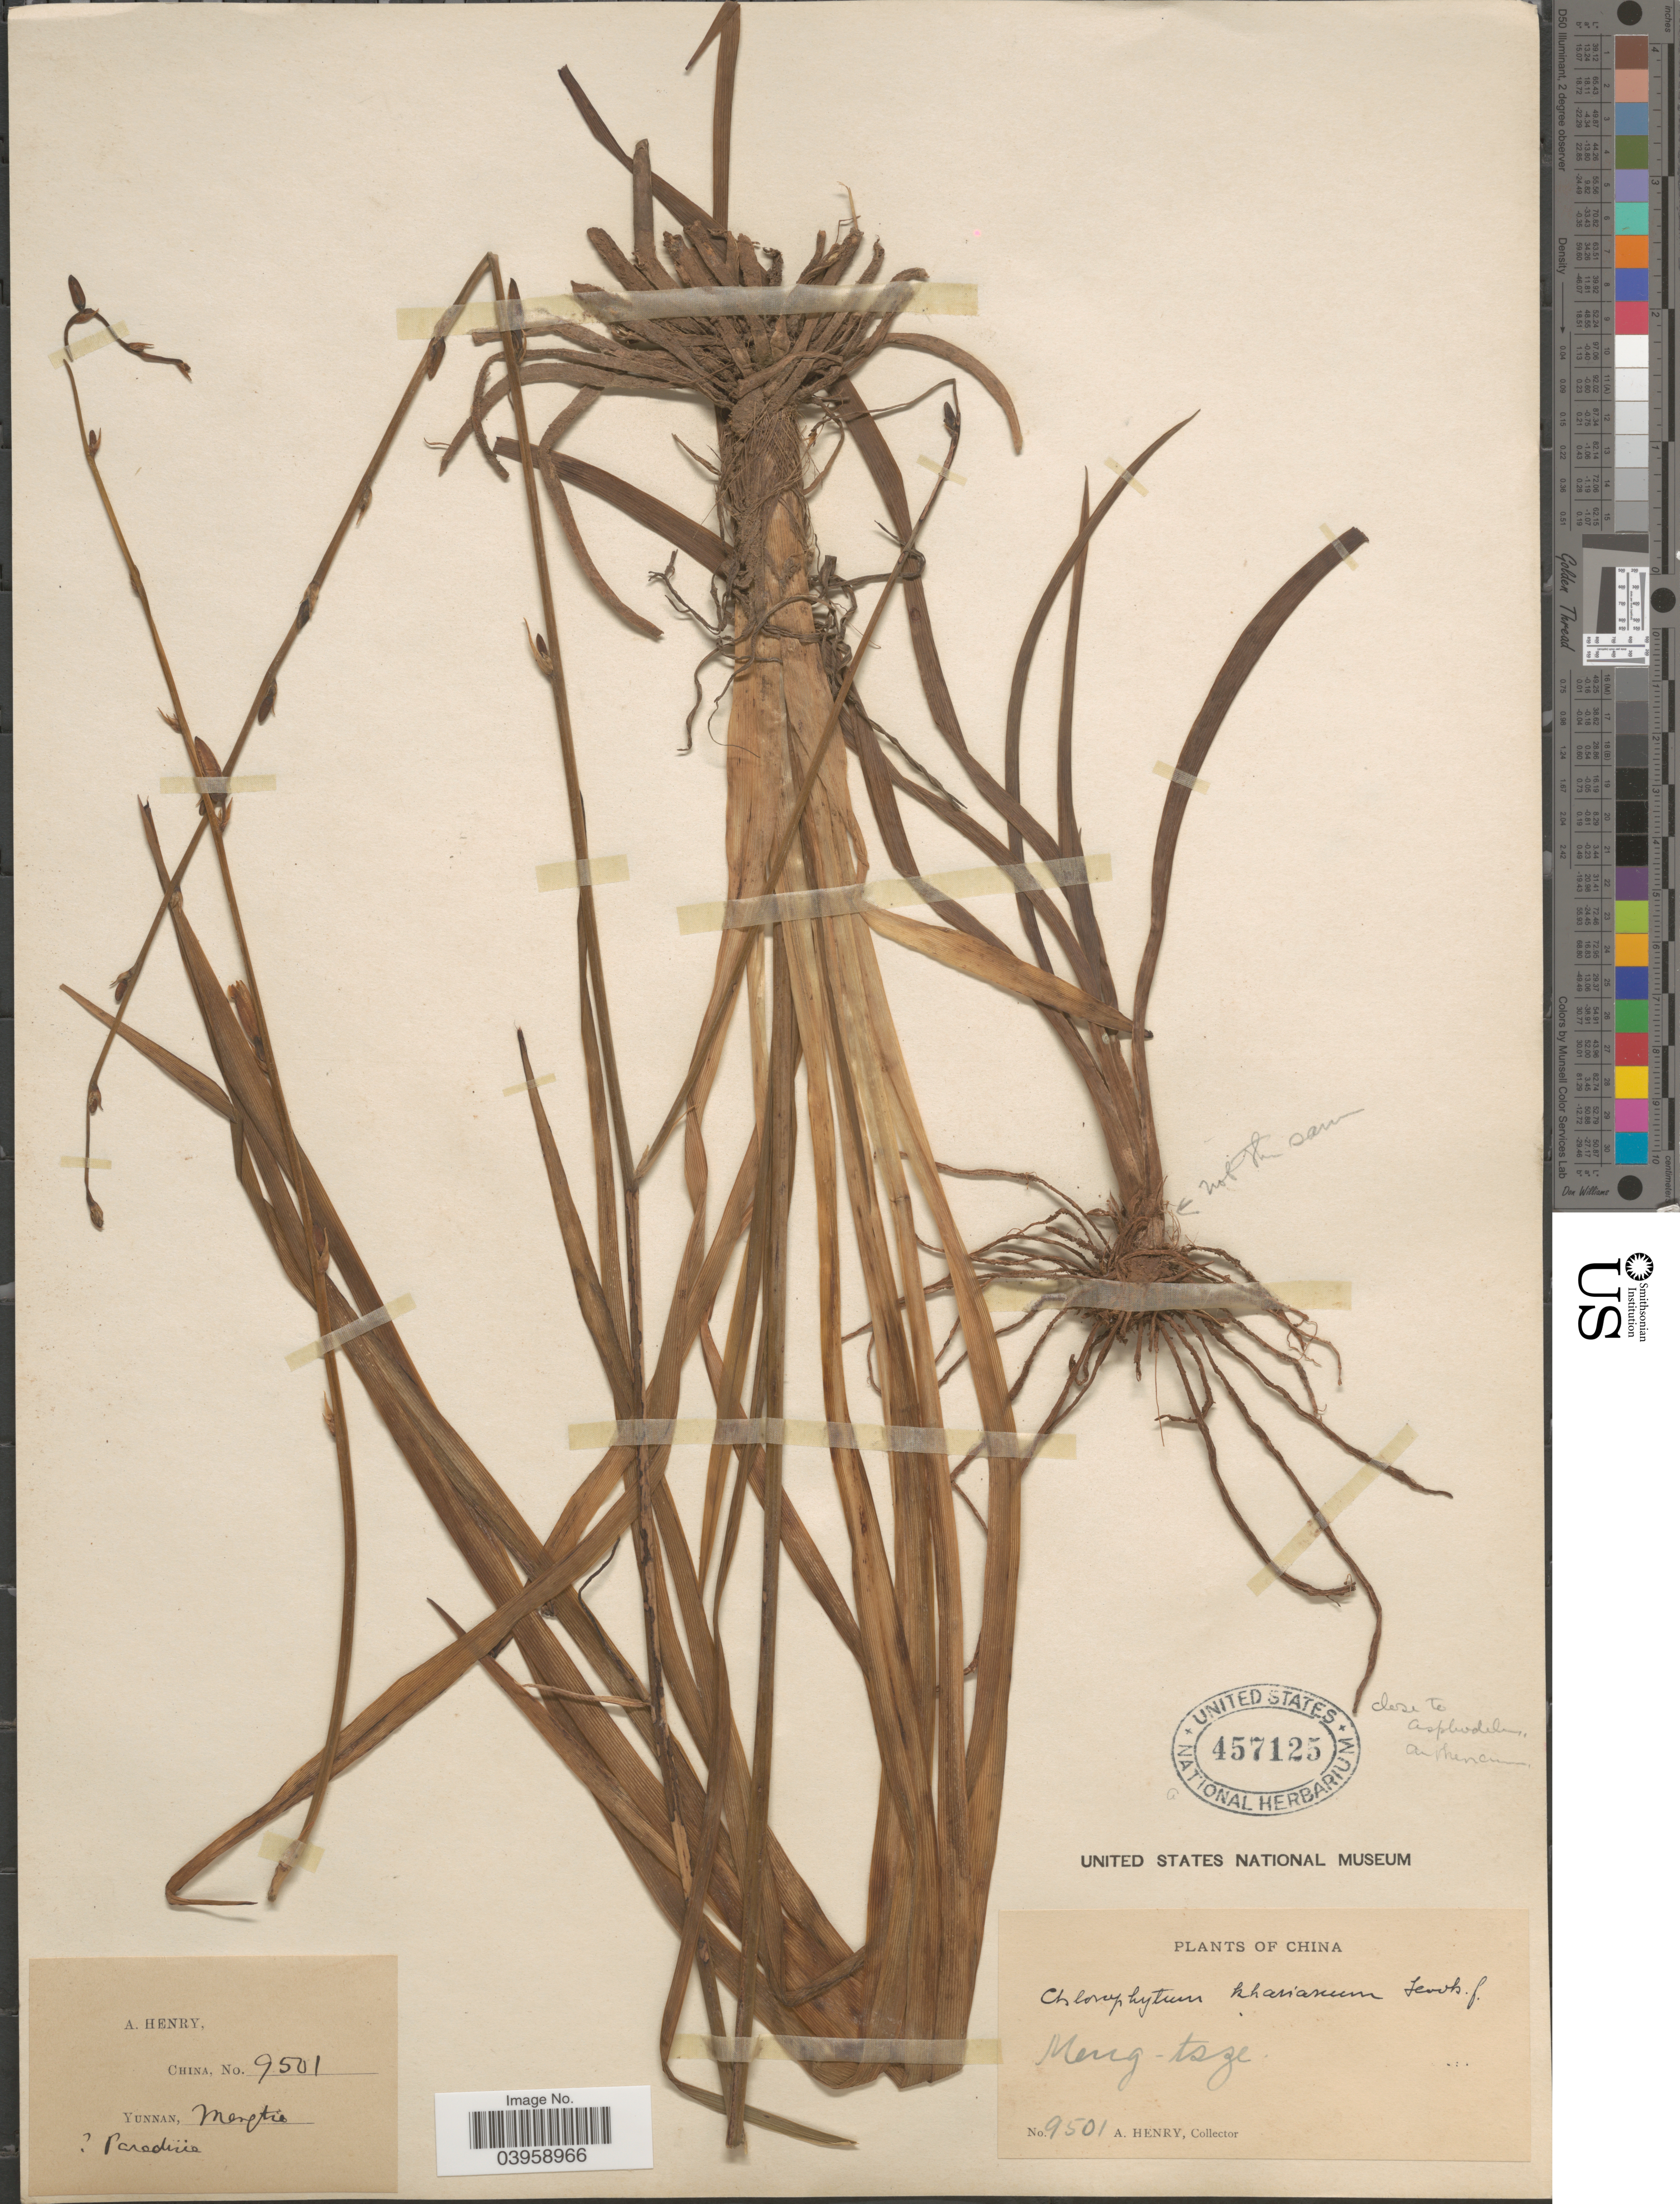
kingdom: Plantae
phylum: Tracheophyta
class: Liliopsida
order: Asparagales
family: Asparagaceae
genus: Chlorophytum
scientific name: Chlorophytum khasianum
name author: Hook. f.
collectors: A. Henry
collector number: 9501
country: China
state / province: Yunnan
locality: Mengtze. Meng-tsze.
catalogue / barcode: US 457125